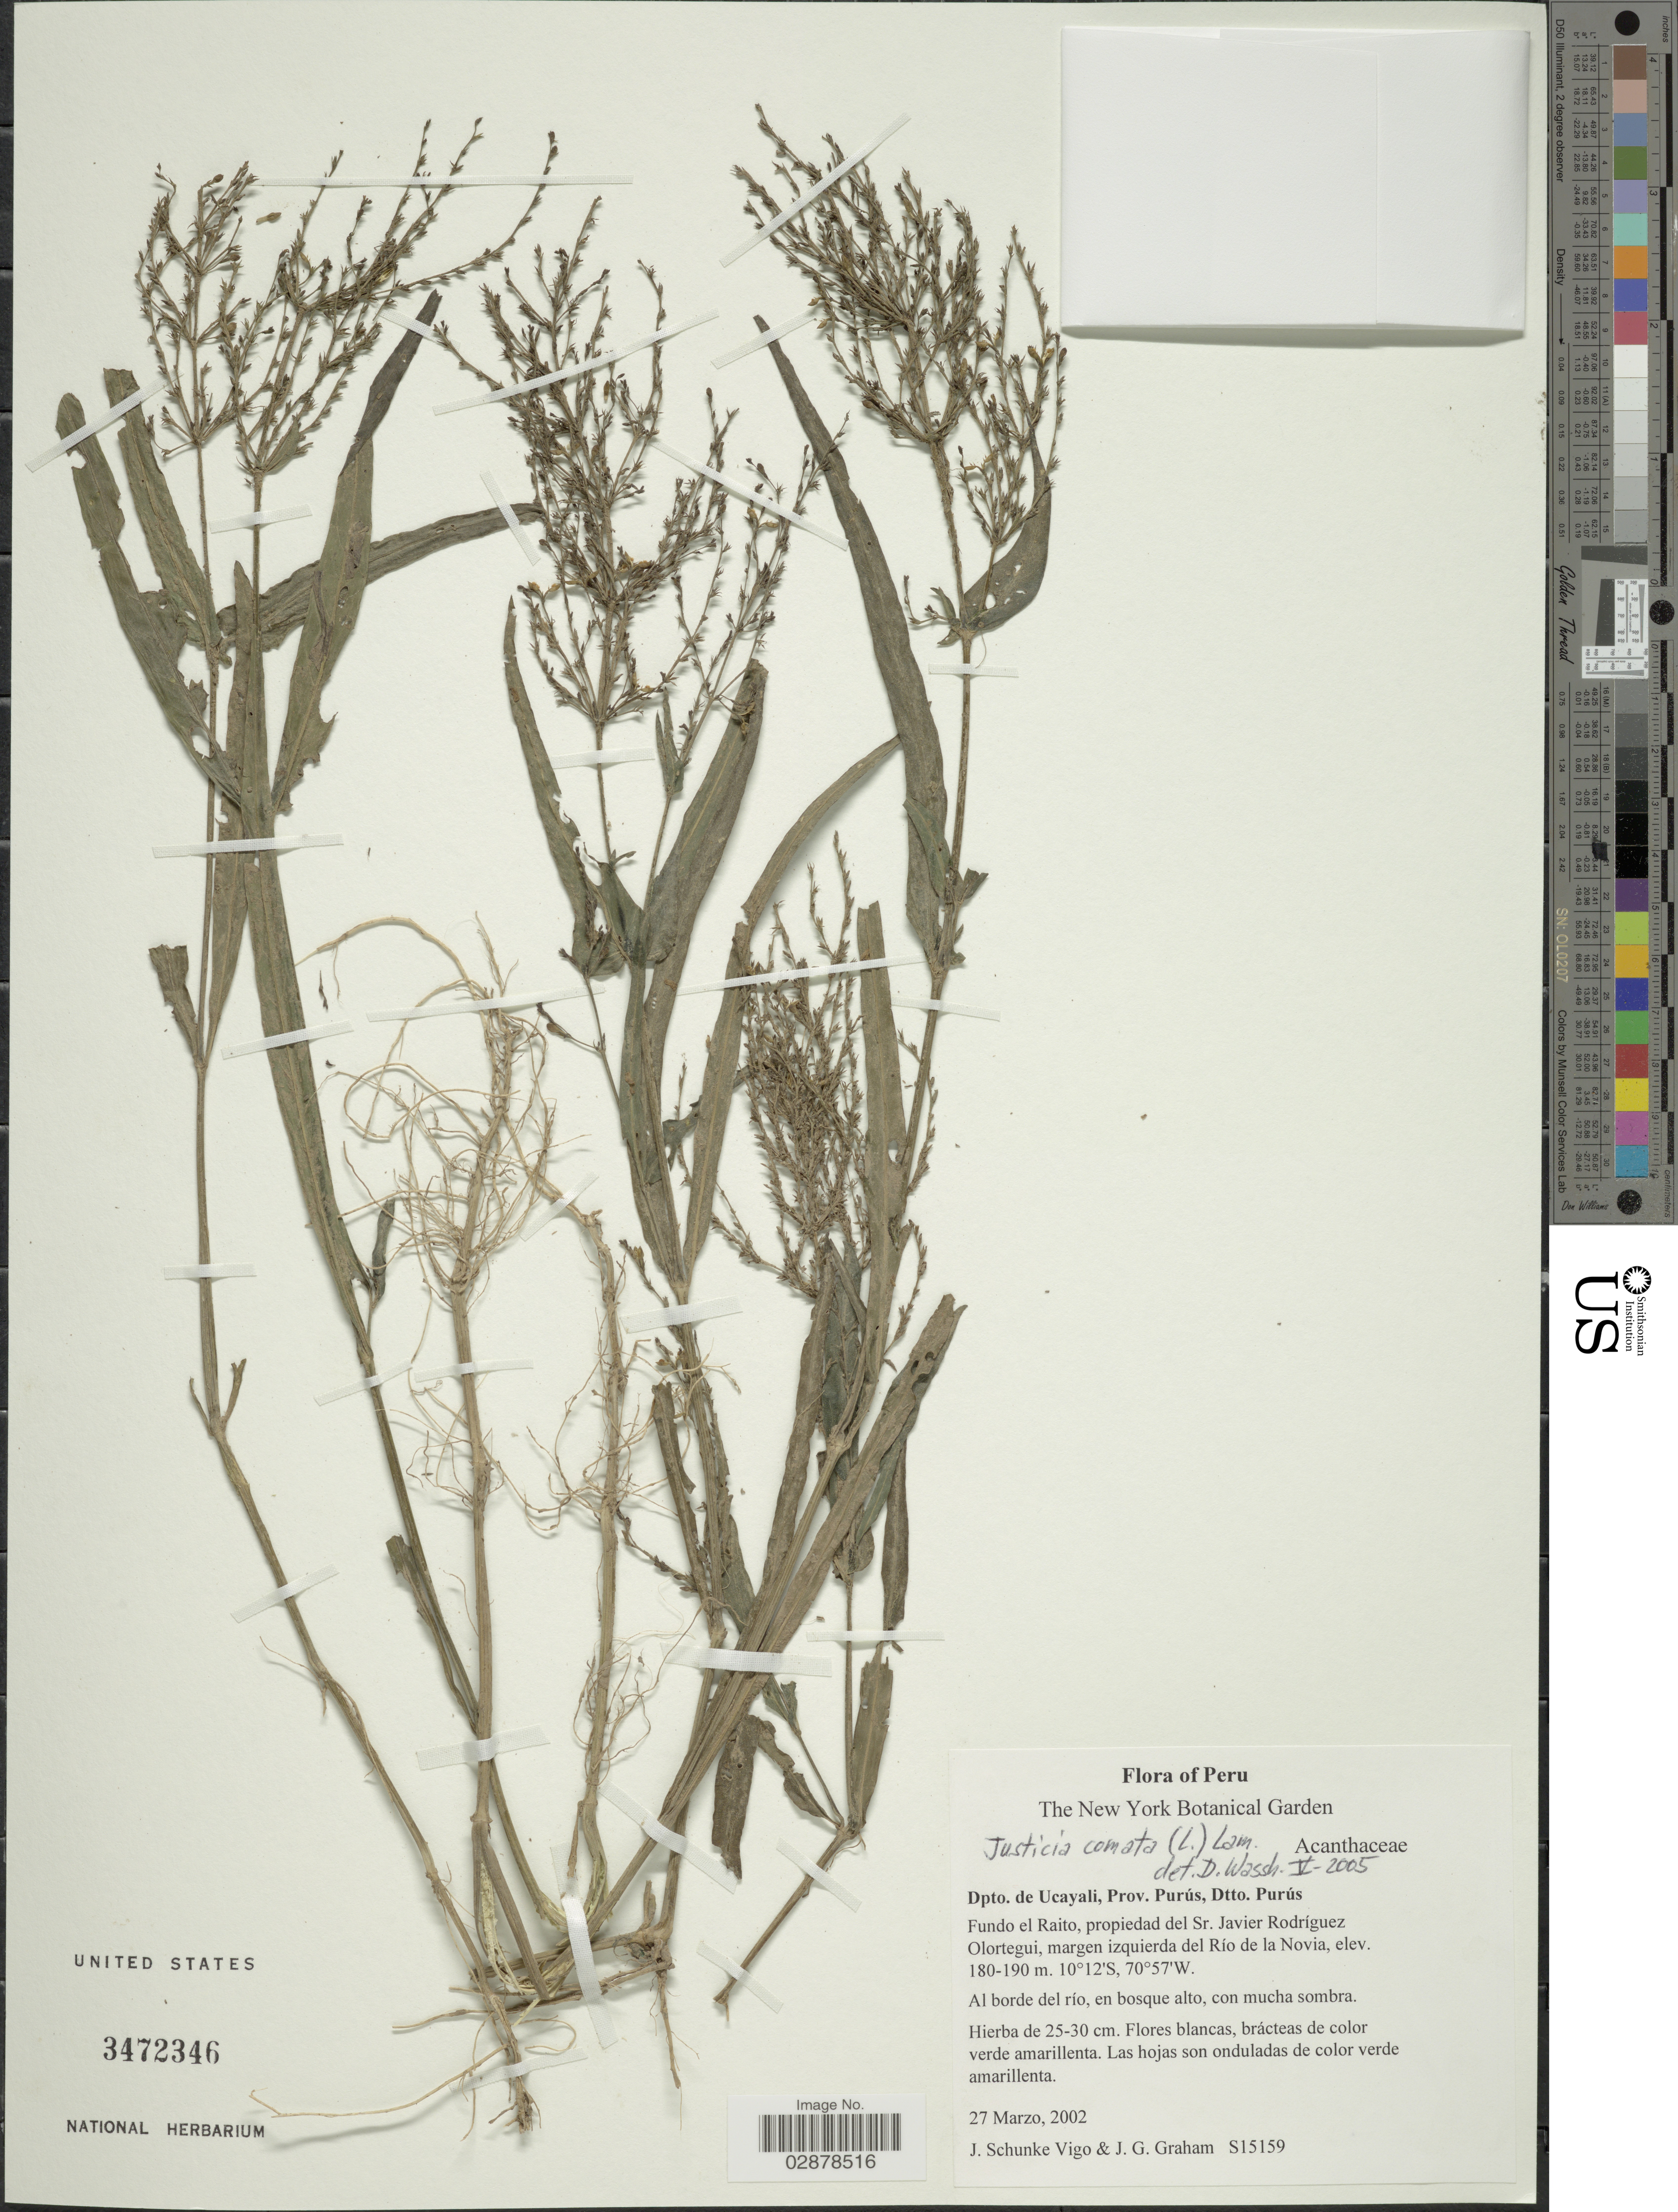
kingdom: Plantae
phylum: Tracheophyta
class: Magnoliopsida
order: Lamiales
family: Acanthaceae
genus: Justicia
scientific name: Justicia comata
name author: (L.) Lam.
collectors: J. Schunke Vigo & J. Graham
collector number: S15159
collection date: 2002-03-27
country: Peru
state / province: Ucayali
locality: Dpto. de Ucayali, Prov. Purús, Dtto. Purús. Fundo el Raito, propiedad del Sr. Javier Rodríguez Olortegui, margen izquierda del Río de la Novia.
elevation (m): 180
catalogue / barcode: US 3472346